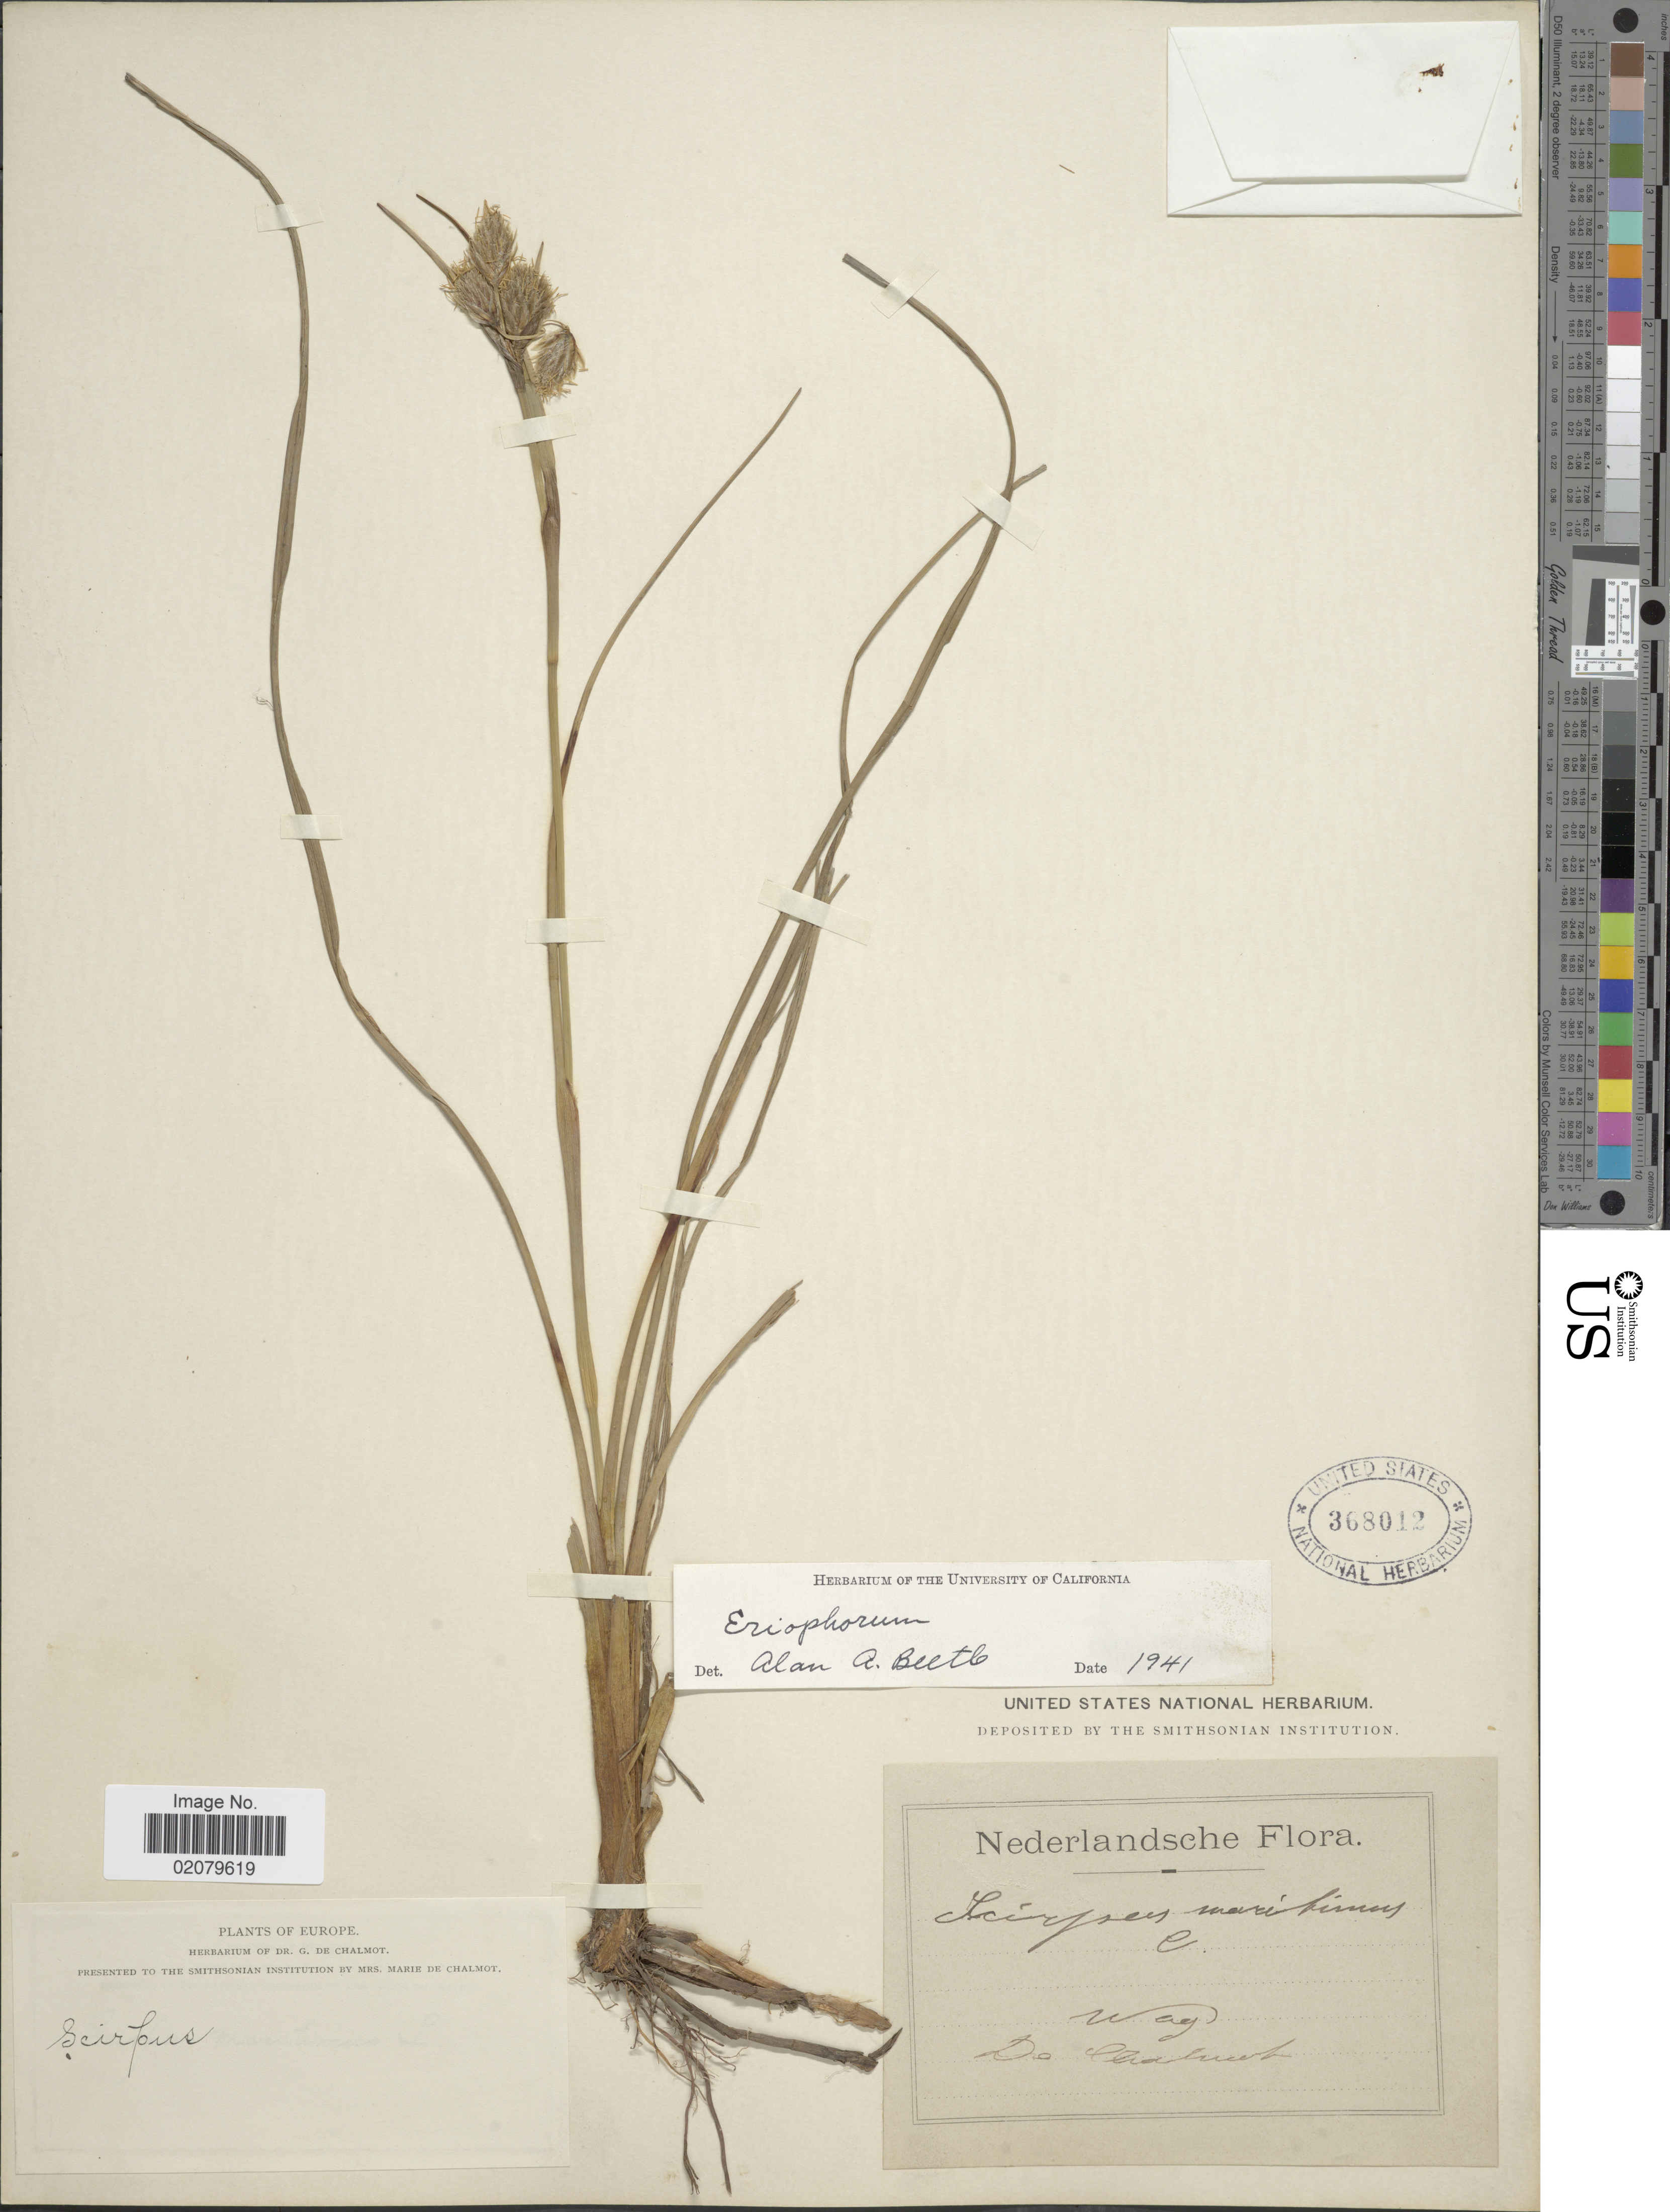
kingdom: Plantae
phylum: Tracheophyta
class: Liliopsida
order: Poales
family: Cyperaceae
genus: Eriophorum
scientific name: Eriophorum sp.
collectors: G. de Chalmot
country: Netherlands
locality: Wag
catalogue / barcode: US 368012